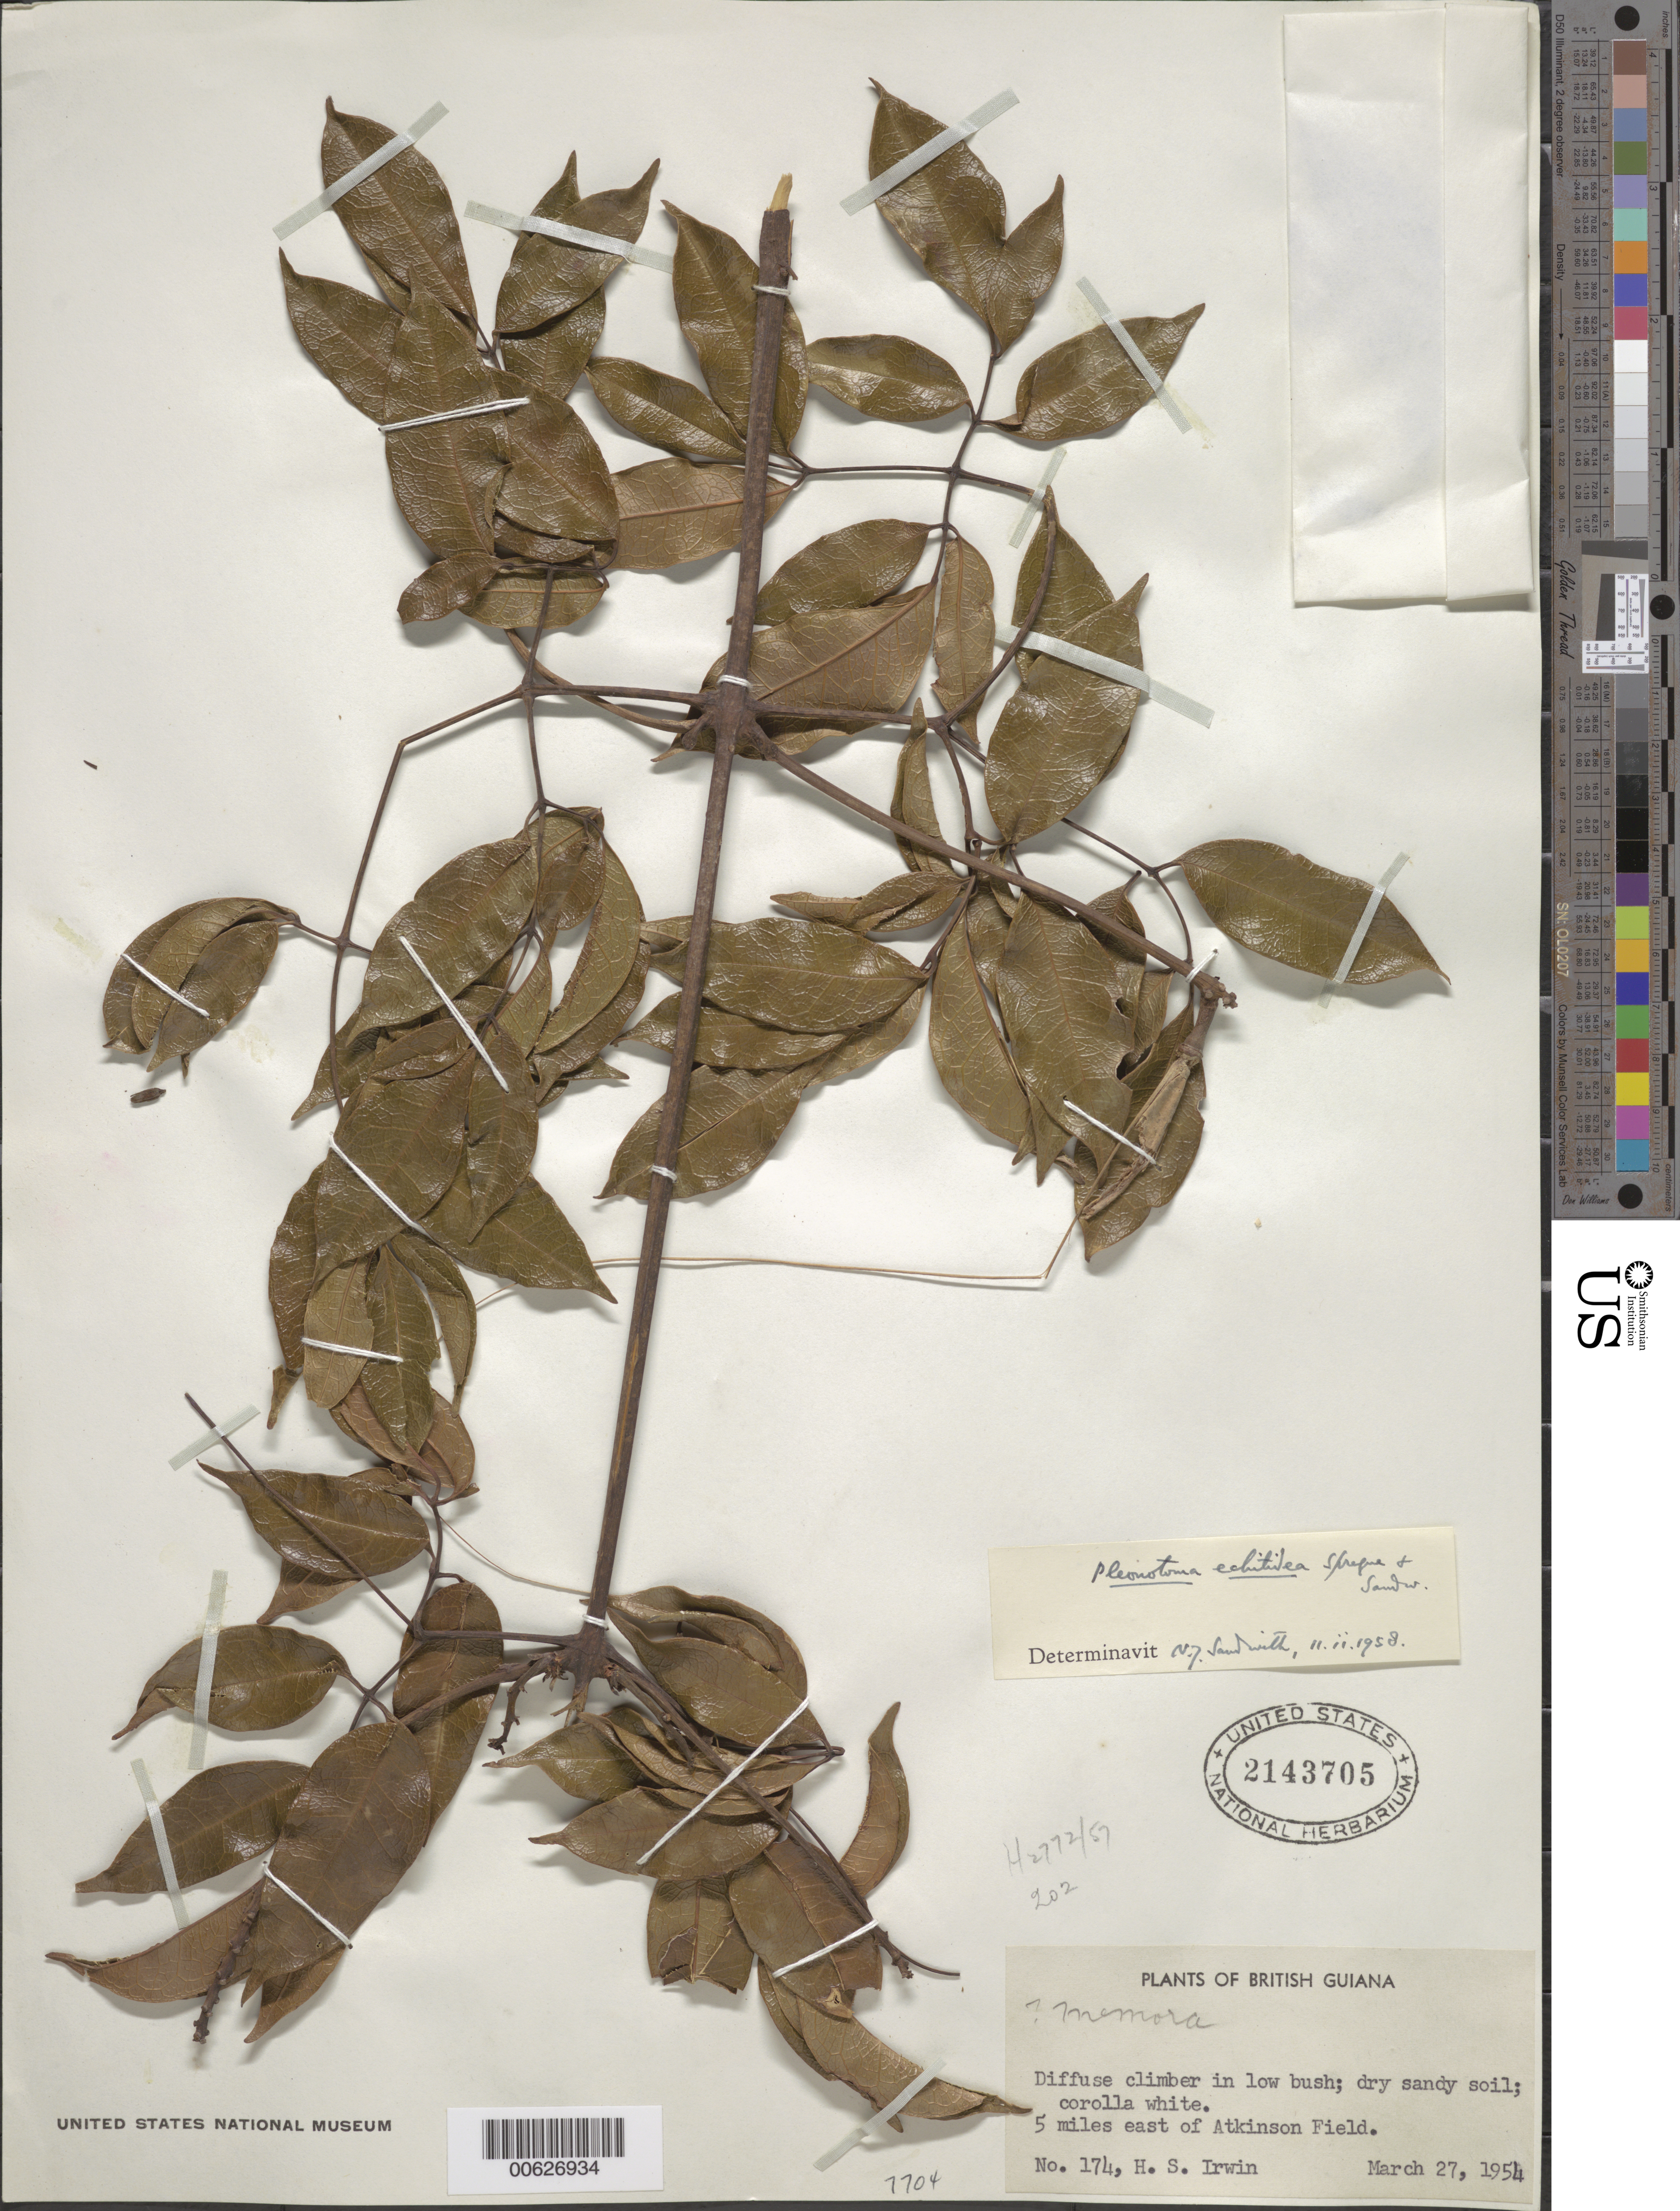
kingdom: Plantae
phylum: Tracheophyta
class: Magnoliopsida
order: Lamiales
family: Bignoniaceae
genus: Pleonotoma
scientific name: Pleonotoma echitidea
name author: Sprague & Sandwith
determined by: Sandwith, N. Y.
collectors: H. Irwin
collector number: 174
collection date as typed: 27-Mar-54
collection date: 1954-03-27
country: Guyana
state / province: Demerara-Mahaica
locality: Atkinson Field, 5 mi. E of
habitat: Dry sandy soil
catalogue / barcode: US 2143705